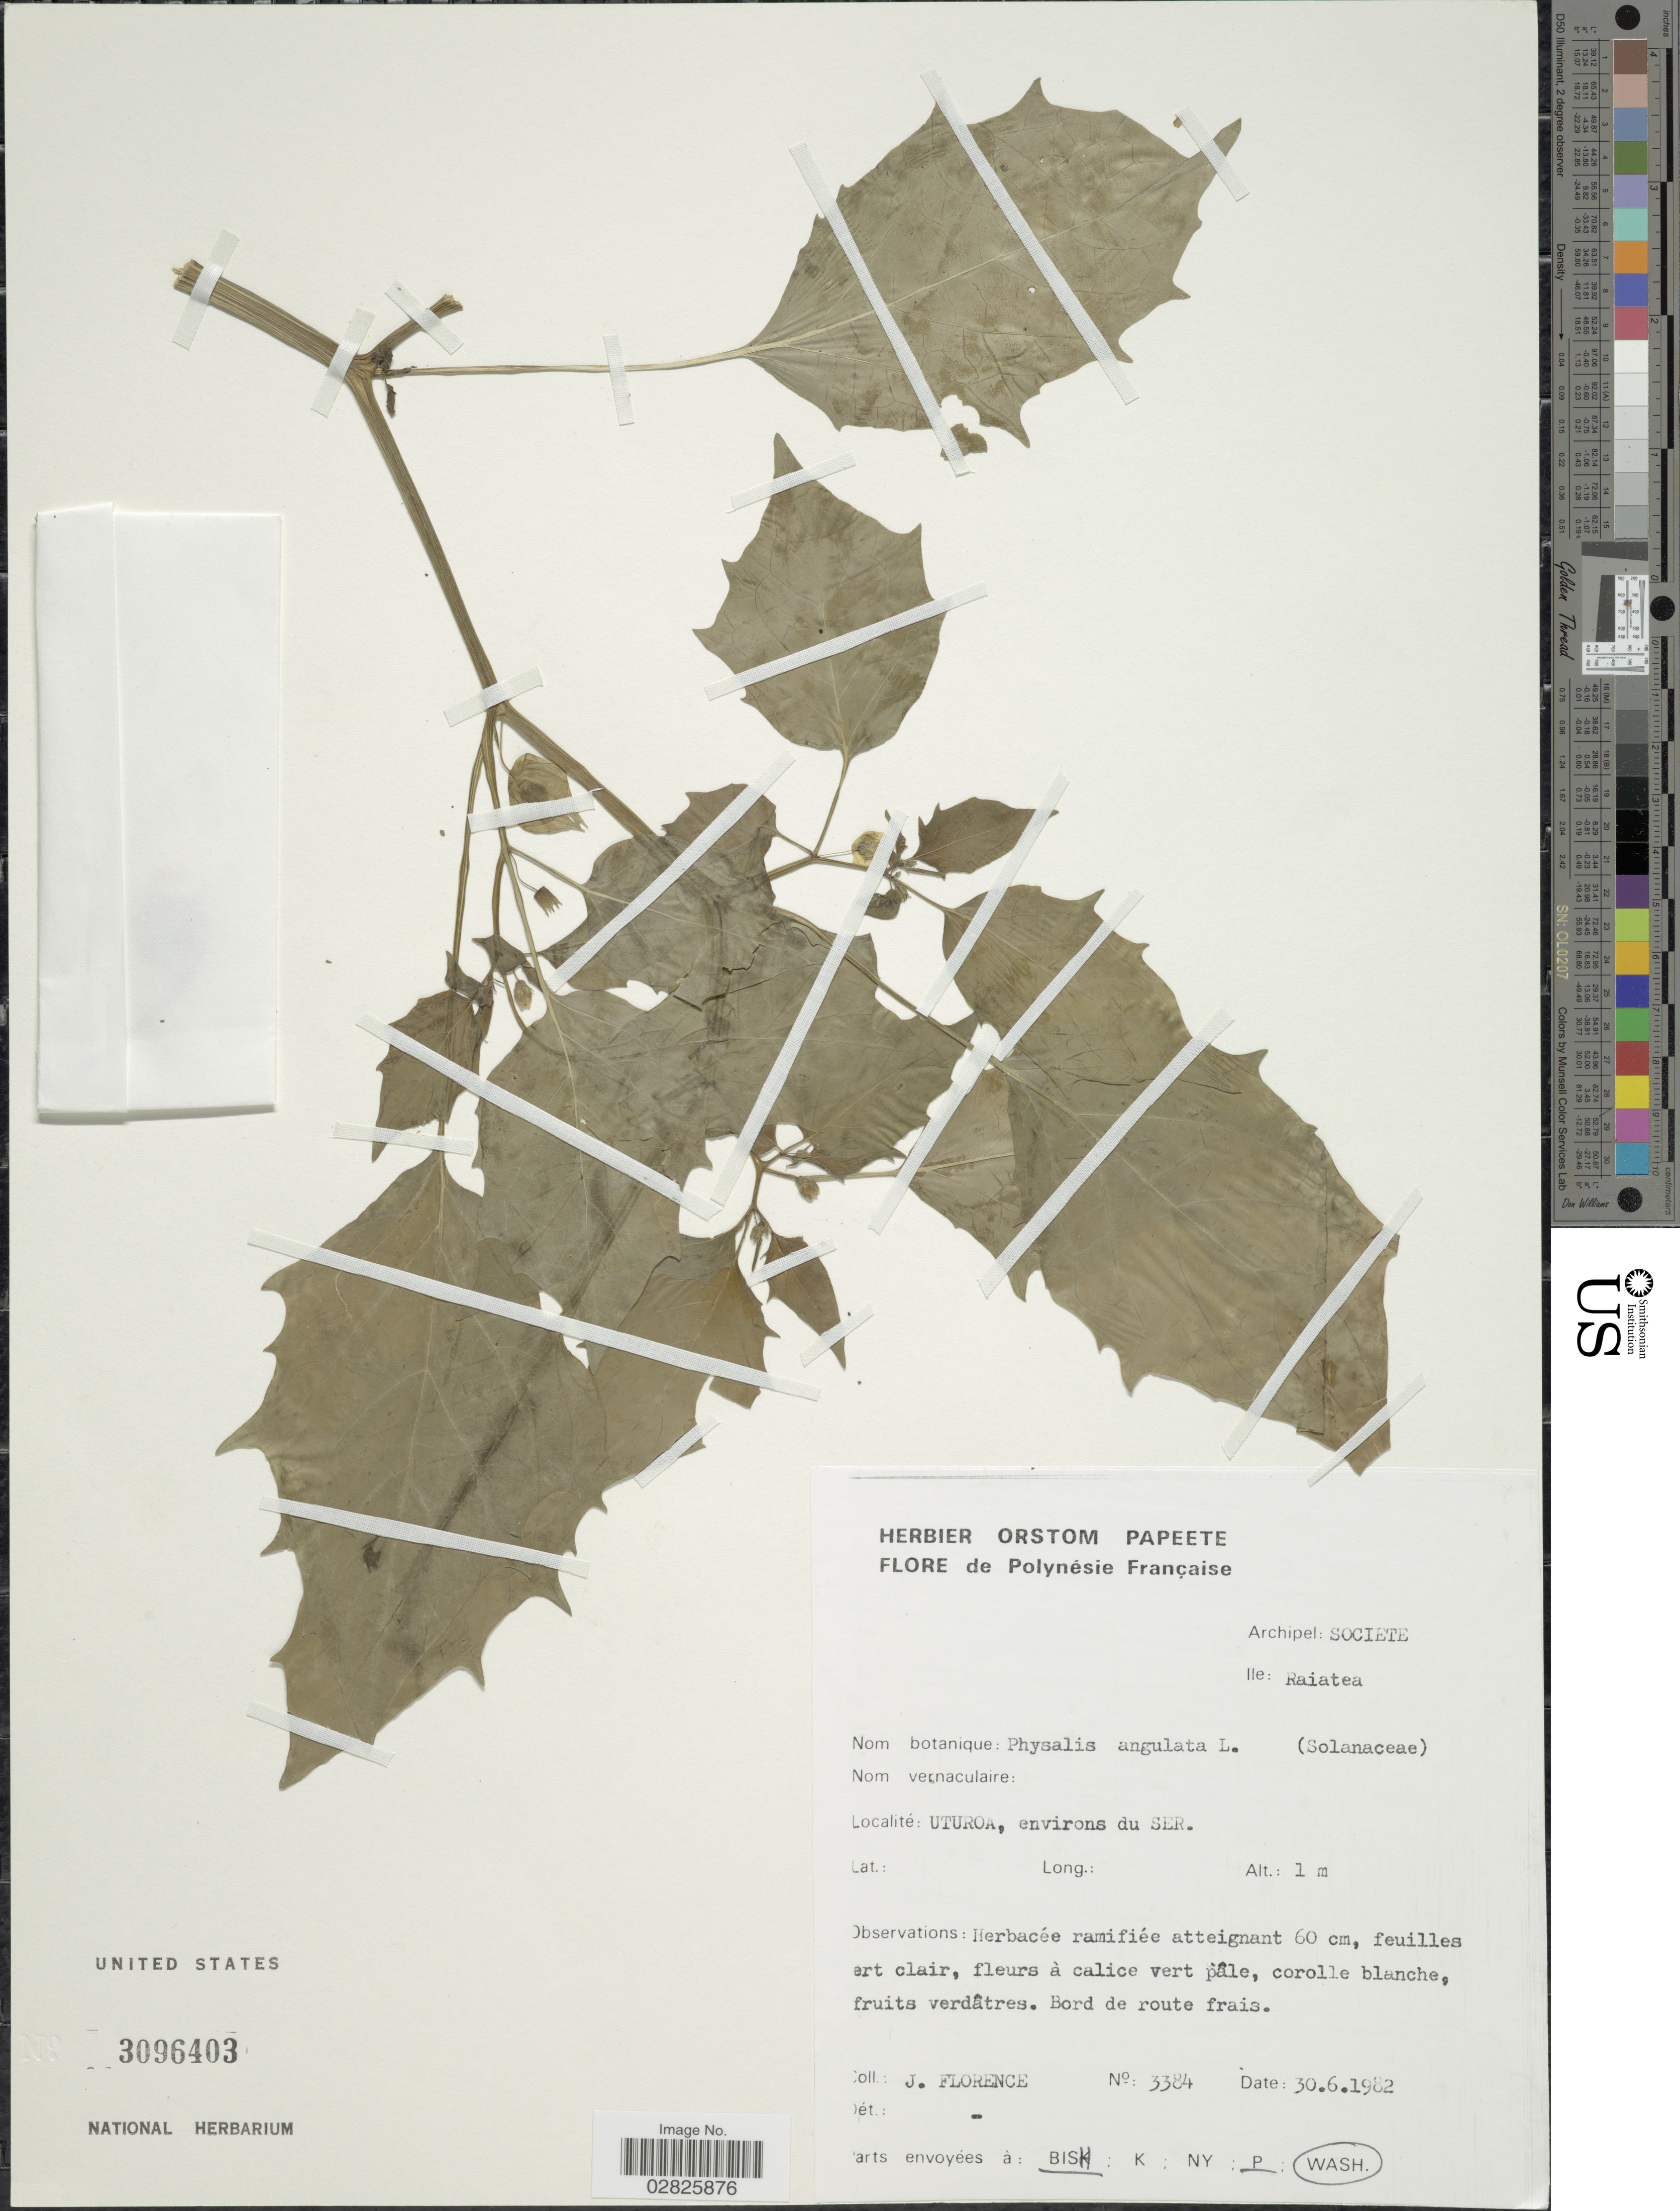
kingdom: Plantae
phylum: Tracheophyta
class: Magnoliopsida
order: Solanales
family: Solanaceae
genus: Physalis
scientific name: Physalis angulata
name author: L.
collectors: J. Florence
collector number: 3384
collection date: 1982-06-30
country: French Polynesia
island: Raiatea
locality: Polynésie Française. Archipel: Societe. Ile: Raiatea. Uturoa, environs du SER.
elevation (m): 1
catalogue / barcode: US 3096403